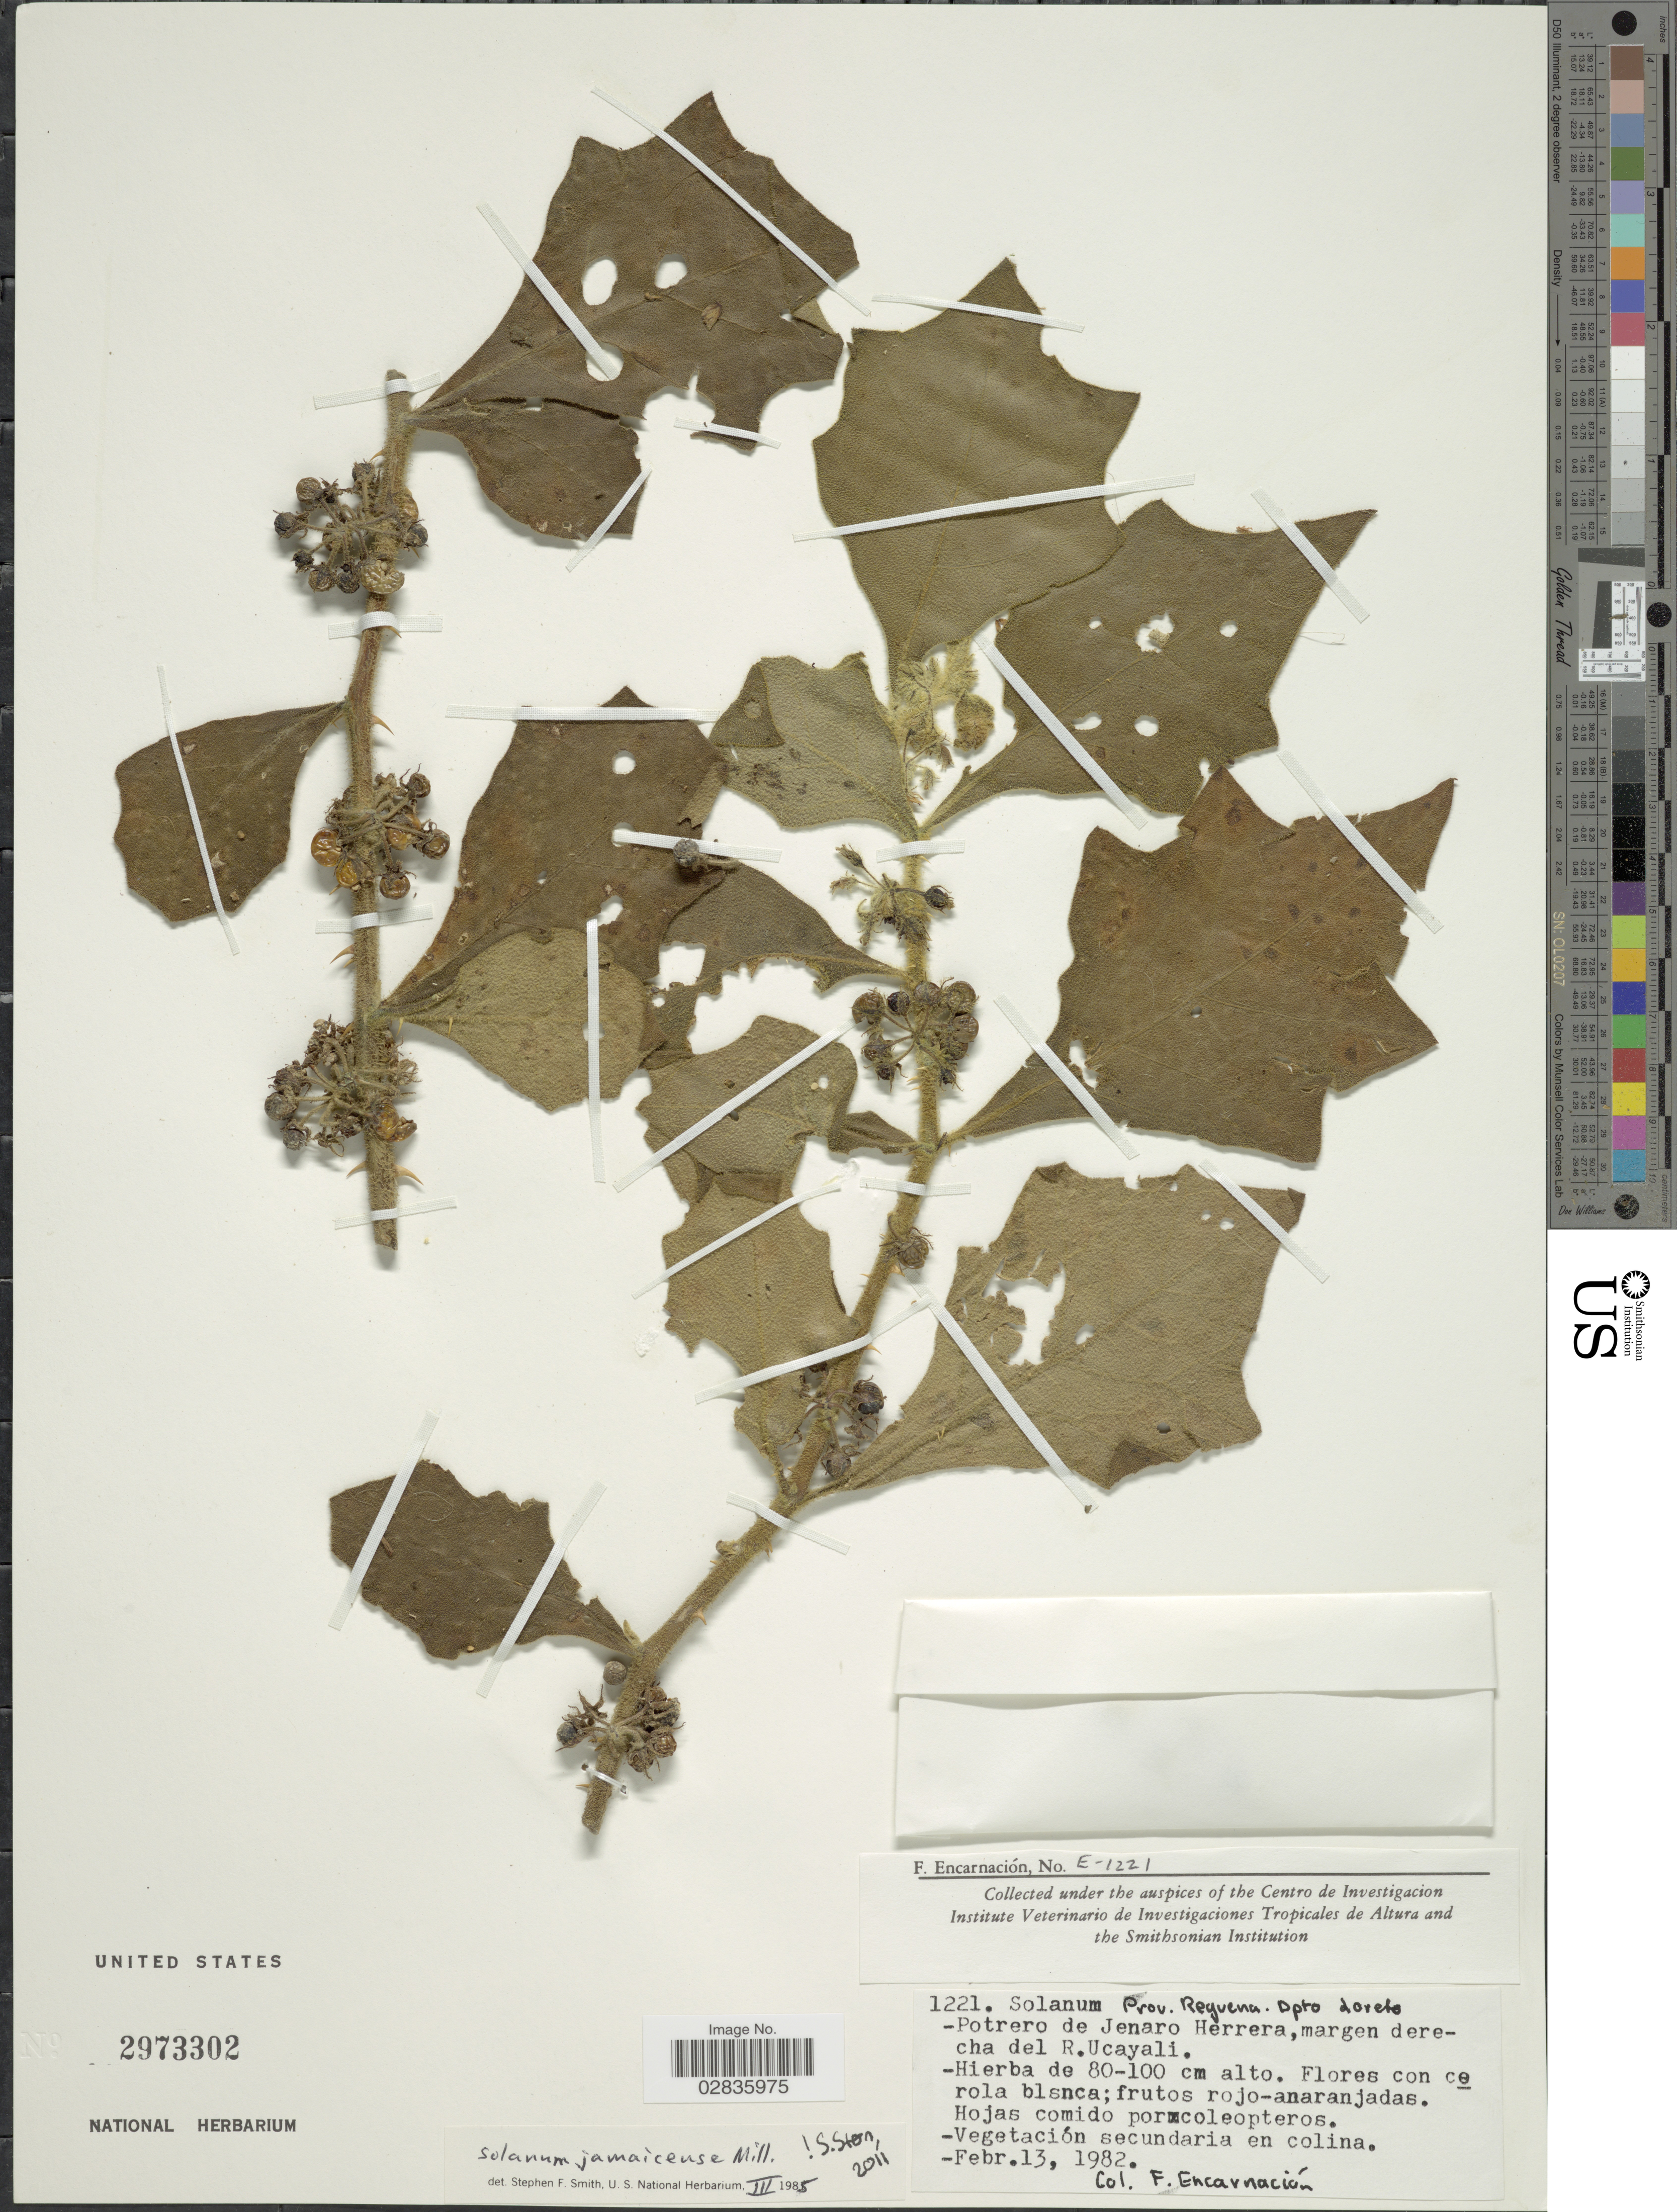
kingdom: Plantae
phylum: Tracheophyta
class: Magnoliopsida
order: Solanales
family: Solanaceae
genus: Solanum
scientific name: Solanum jamaicense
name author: Mill.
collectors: F. Encarnación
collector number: E-1221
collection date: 1982-02-13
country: Peru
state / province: Loreto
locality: Prov. Reguana. Dpto. Loreto. Potrero de Jenaro Herrara, margen derecha de R. Ucayali.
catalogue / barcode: US 2973302